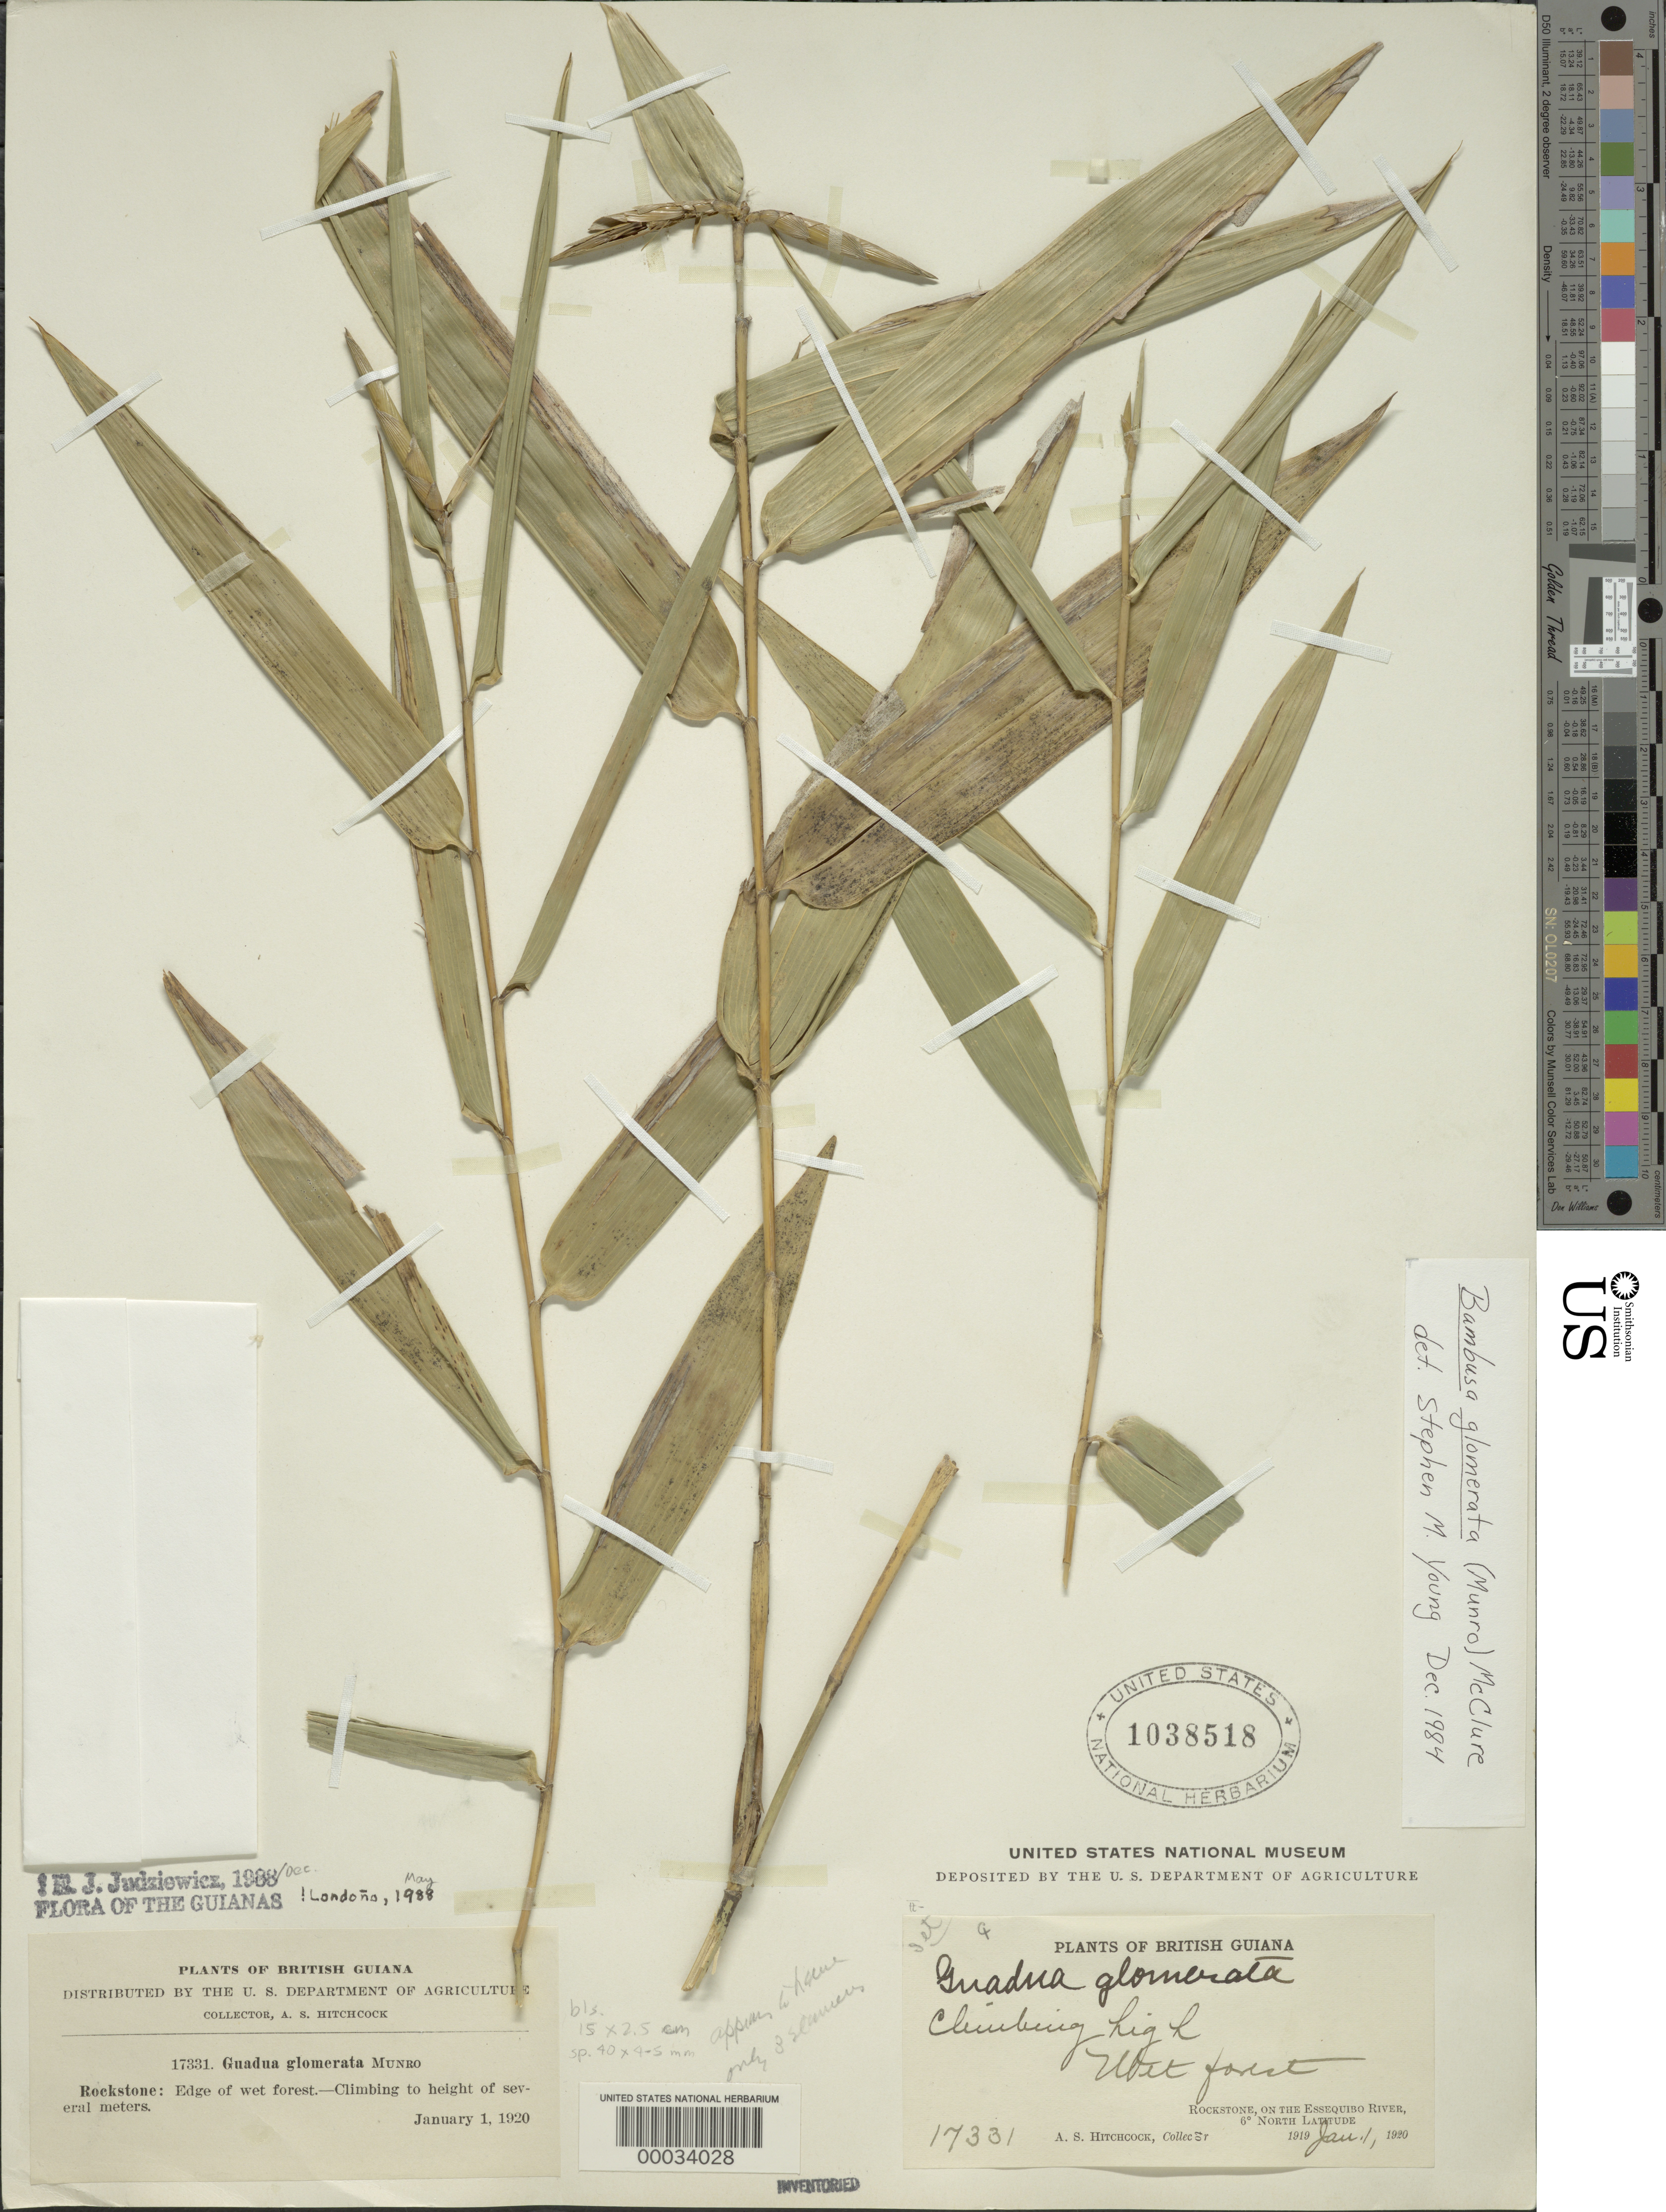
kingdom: Plantae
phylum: Tracheophyta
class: Liliopsida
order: Poales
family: Poaceae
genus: Guadua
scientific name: Guadua glomerata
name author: Munro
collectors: A. S. Hitchcock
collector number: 17331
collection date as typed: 01 Jan 1920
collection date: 1920-01-01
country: Guyana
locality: Rockstone, essequibo river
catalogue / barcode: US 1038518